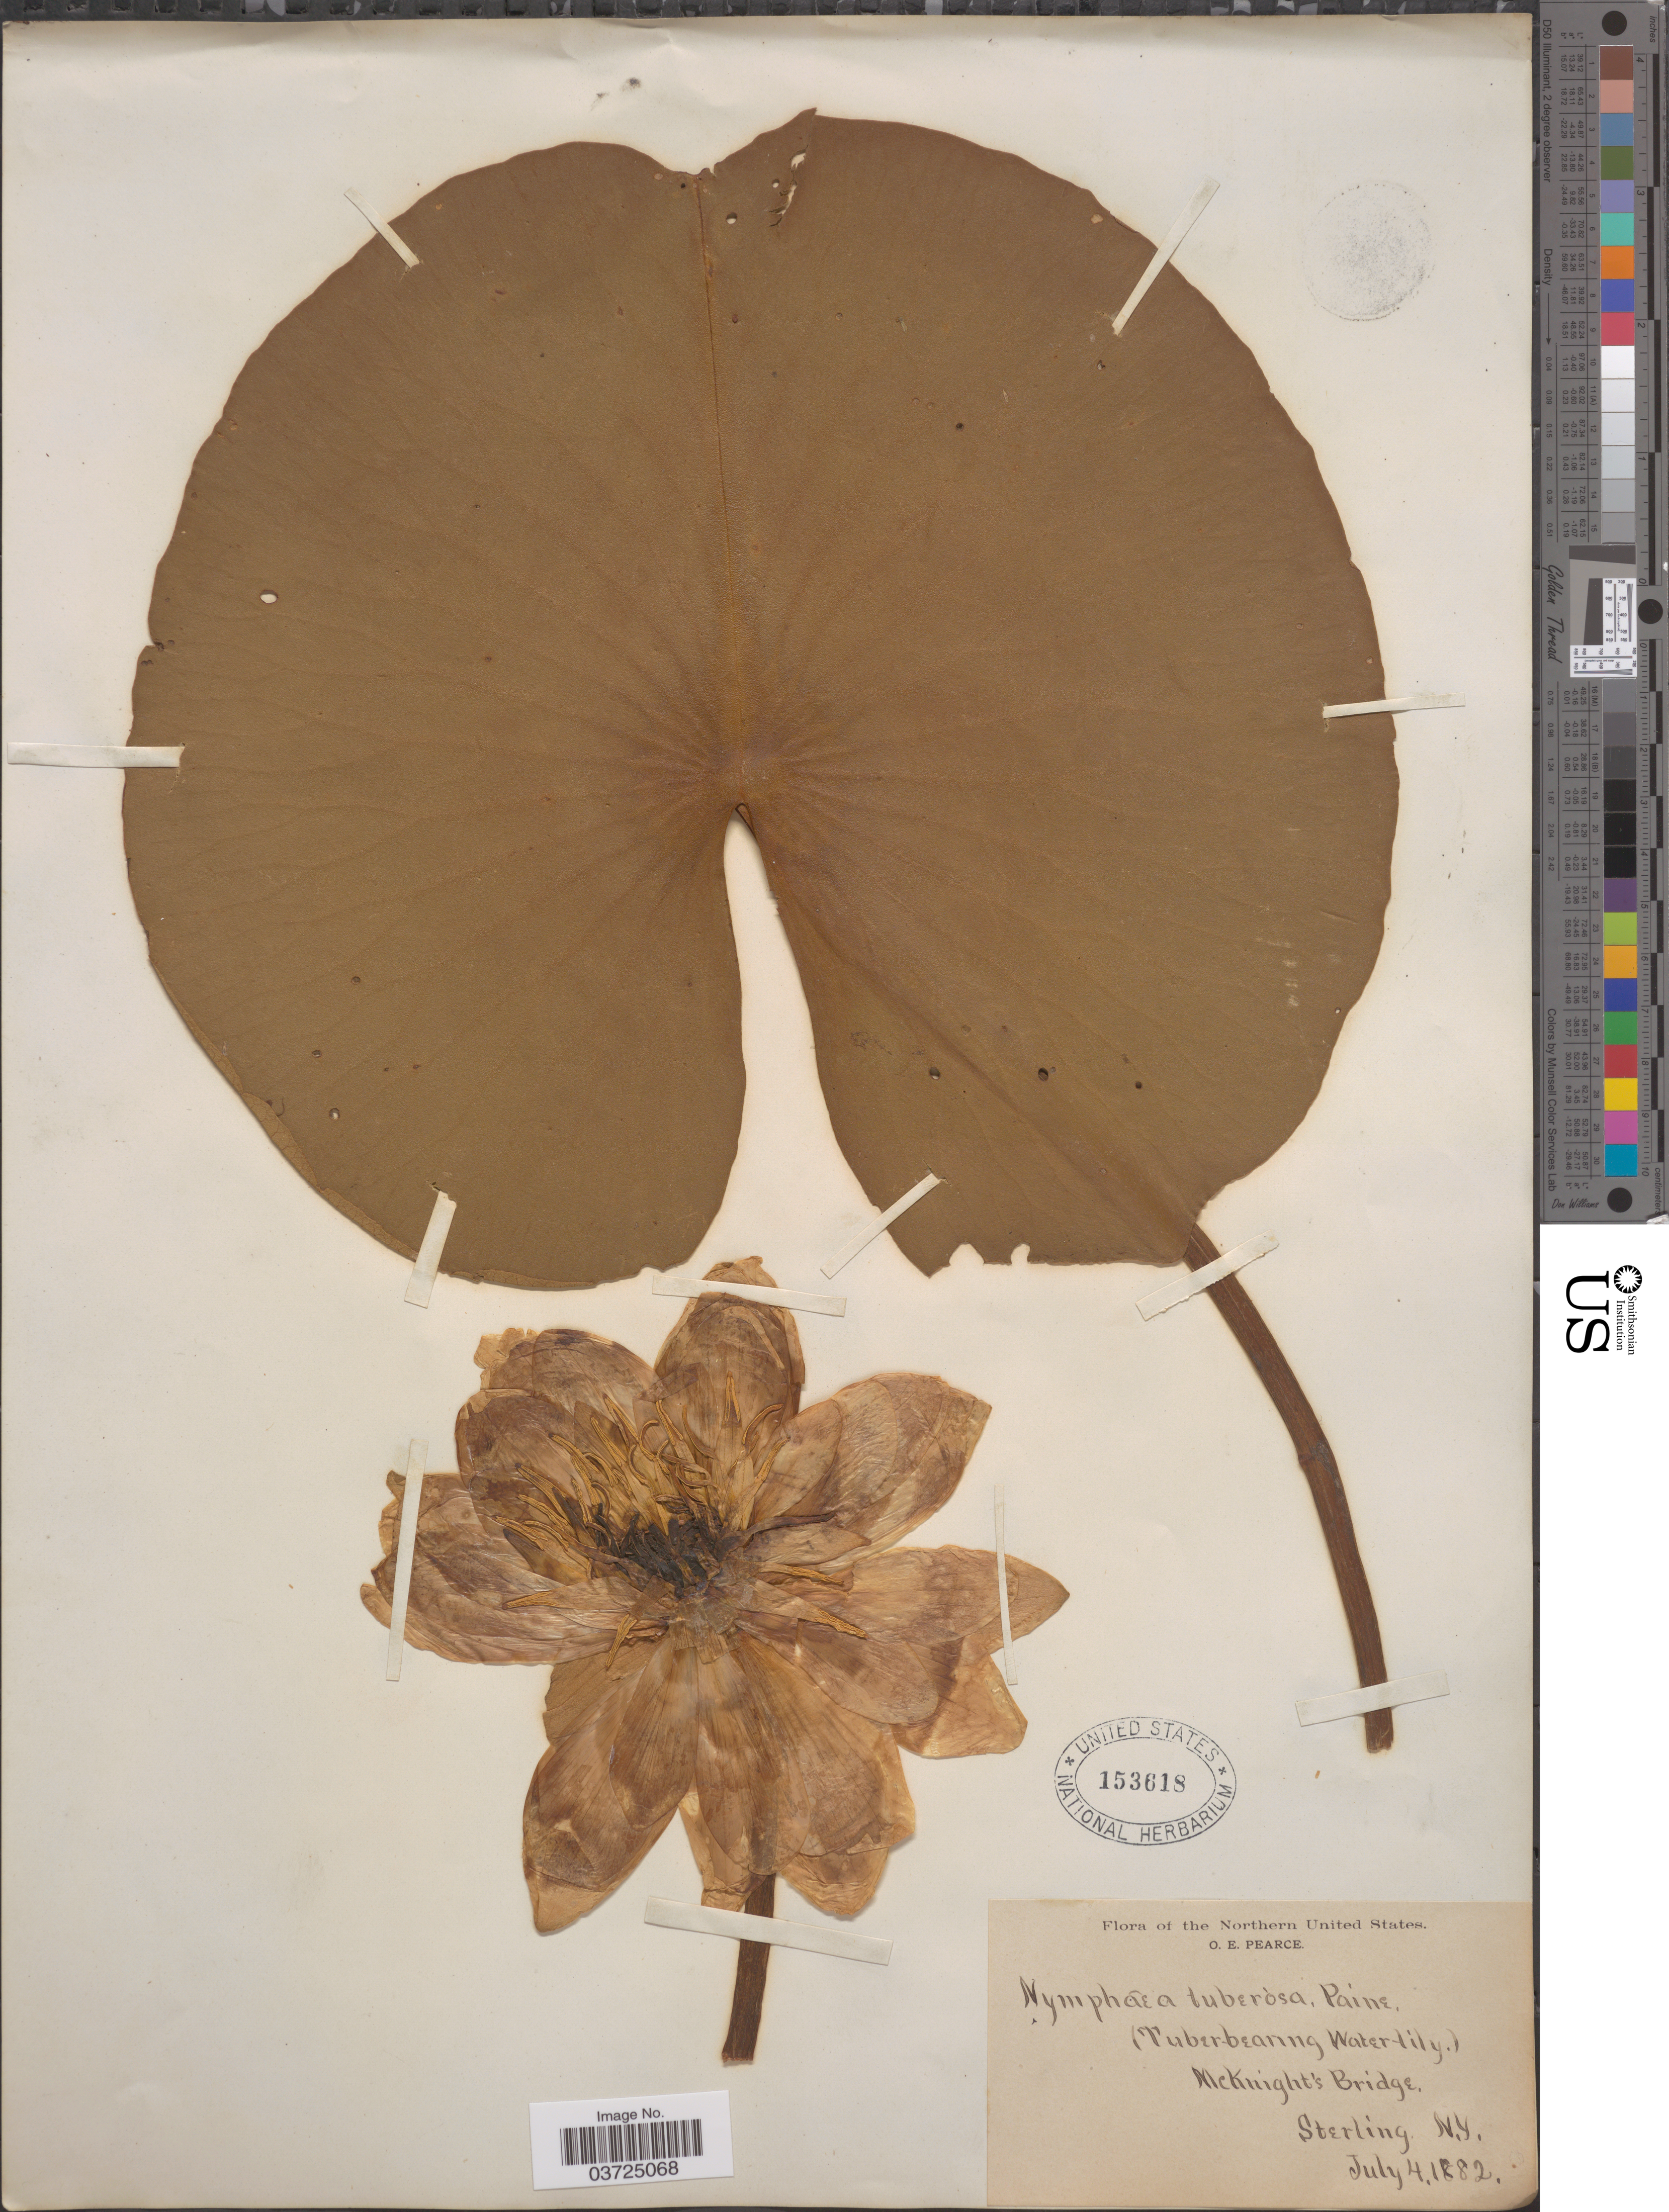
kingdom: Plantae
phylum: Tracheophyta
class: Magnoliopsida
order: Nymphaeales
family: Nymphaeaceae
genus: Nymphaea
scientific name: Nymphaea tuberosa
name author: Paine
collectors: O. E. Pearce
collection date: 1882-07-04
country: United States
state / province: New York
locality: The Northern United States. McKnight's Bridge, Sterling.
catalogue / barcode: US 153618